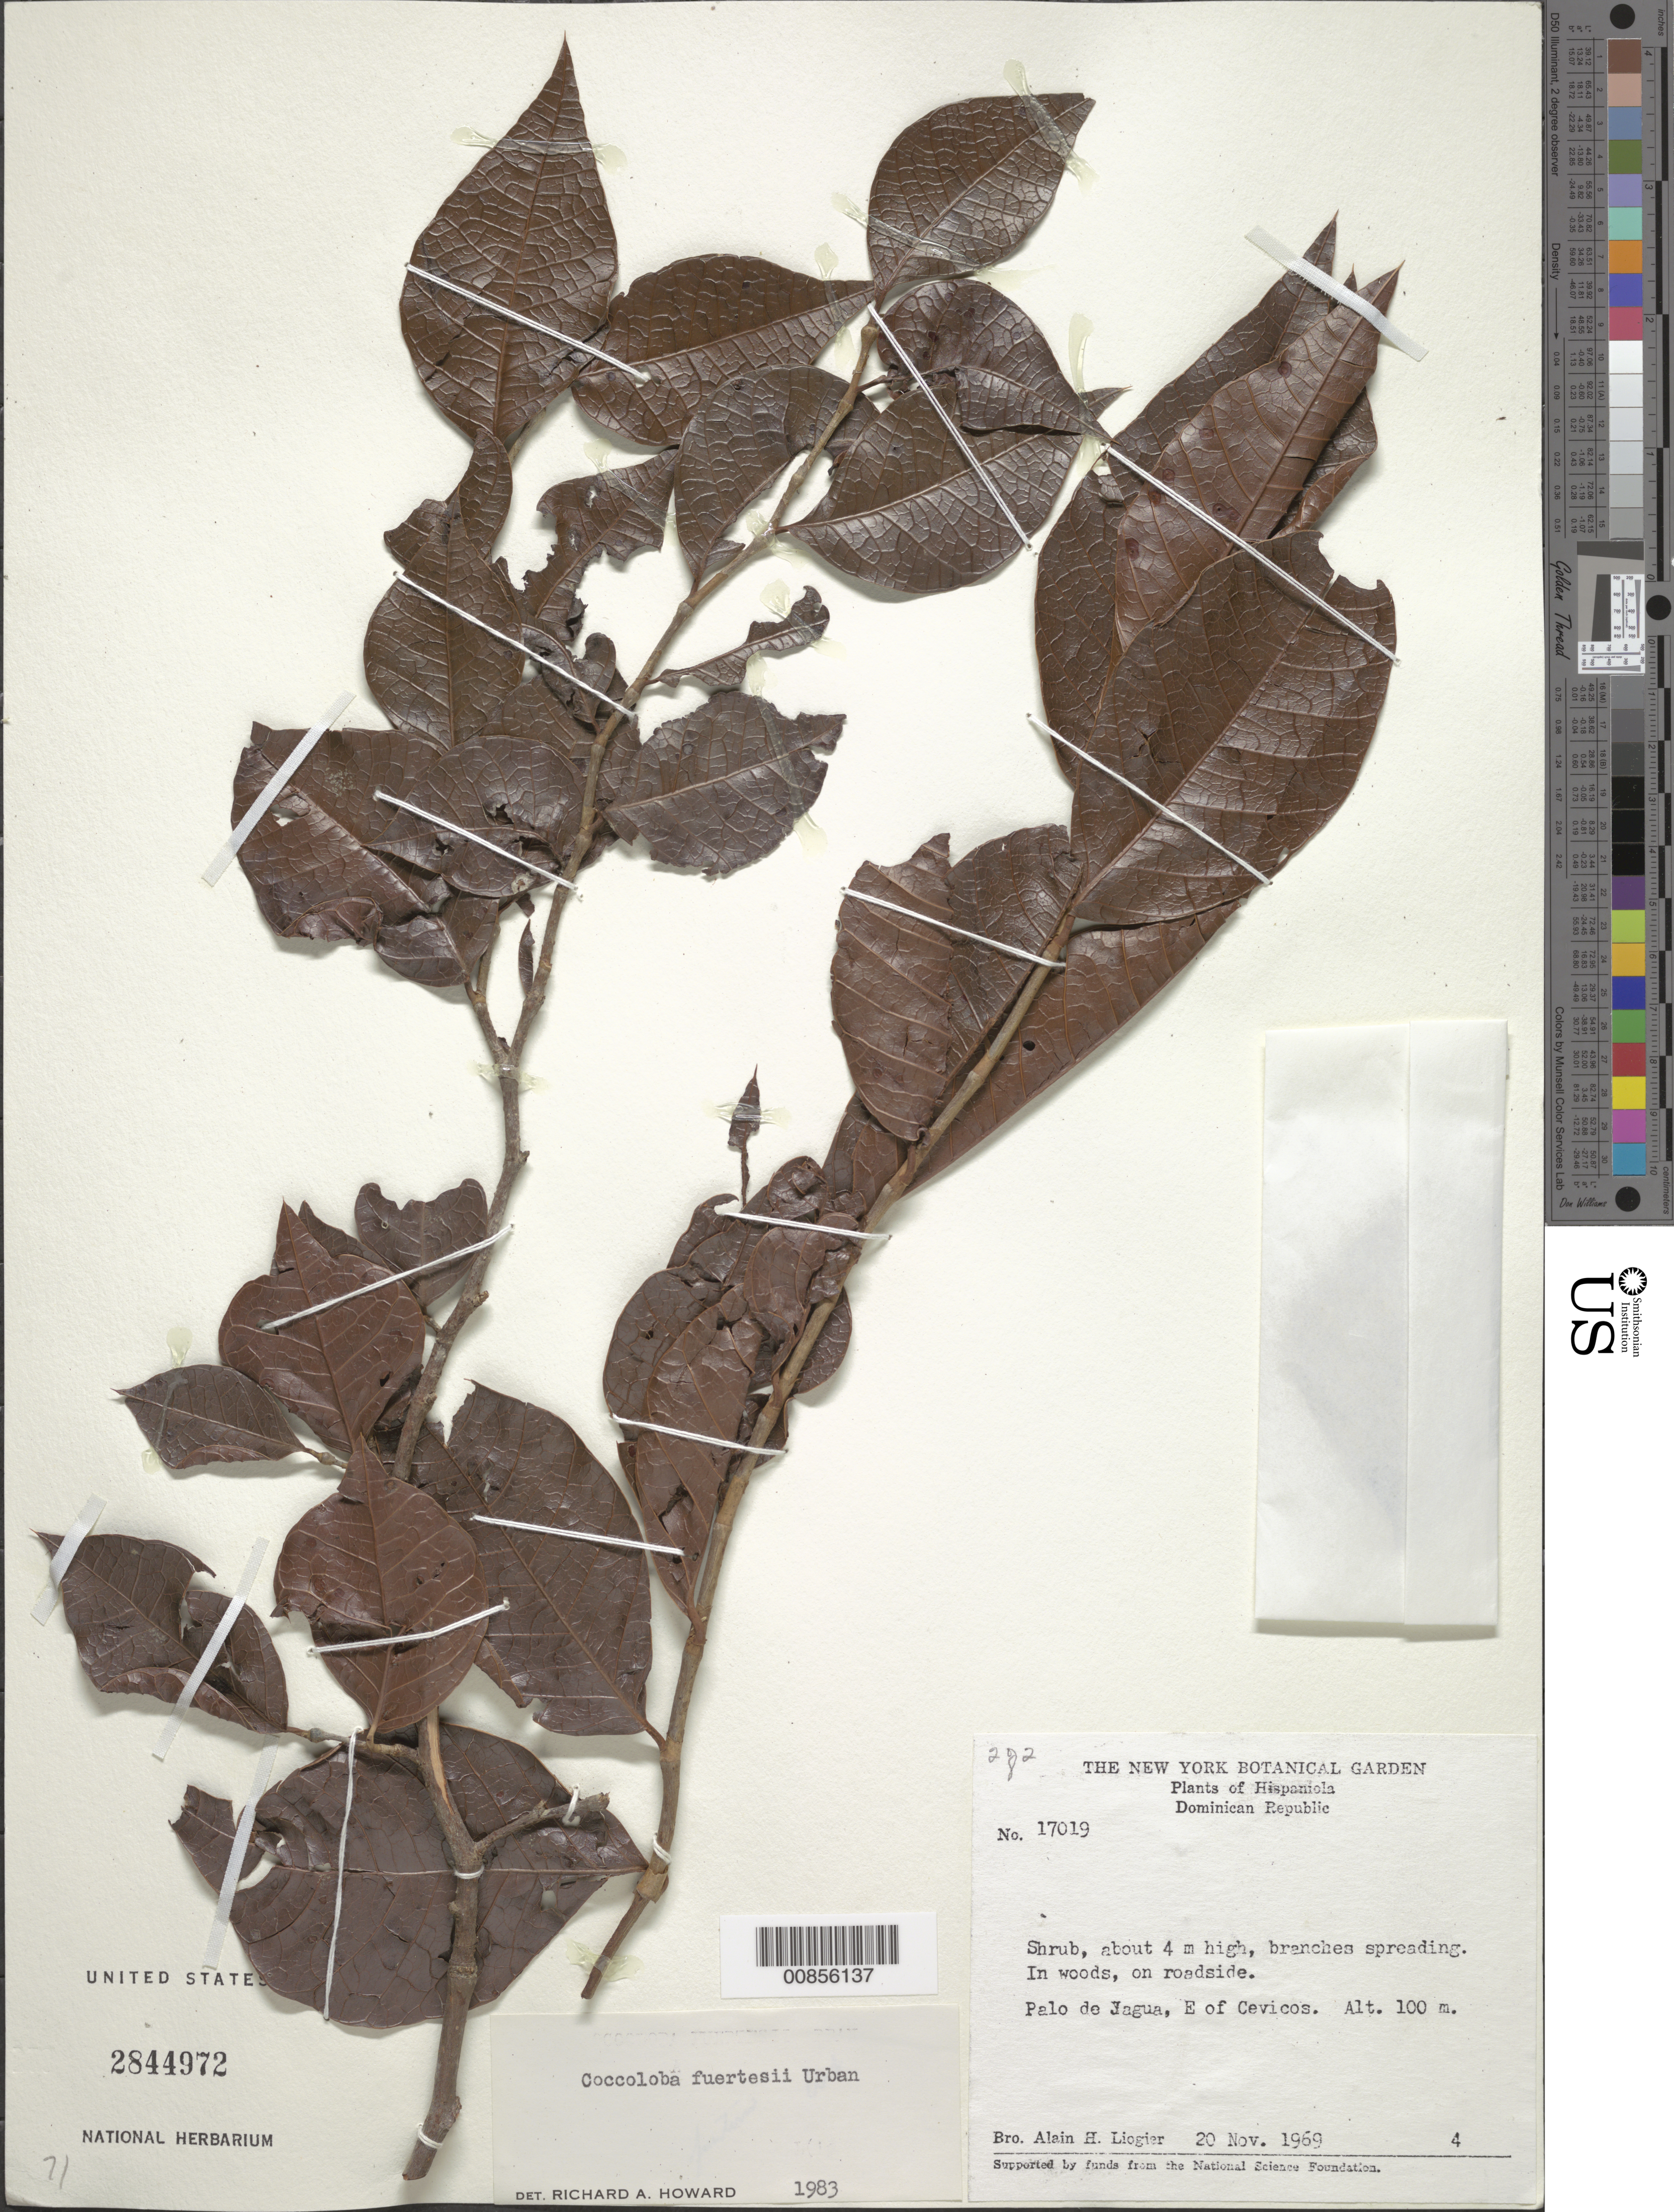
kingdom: Plantae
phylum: Tracheophyta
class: Magnoliopsida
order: Caryophyllales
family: Polygonaceae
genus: Coccoloba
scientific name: Coccoloba fuertesii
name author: Urb.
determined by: Howard, R. A.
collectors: A. H. Liogier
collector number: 17019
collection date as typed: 20 Nov 1969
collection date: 1969-11-20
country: Dominican Republic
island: Hispaniola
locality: Palo de Jagua, E. of Cevicos.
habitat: In woods, on roadside.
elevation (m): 100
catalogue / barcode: US 2844972